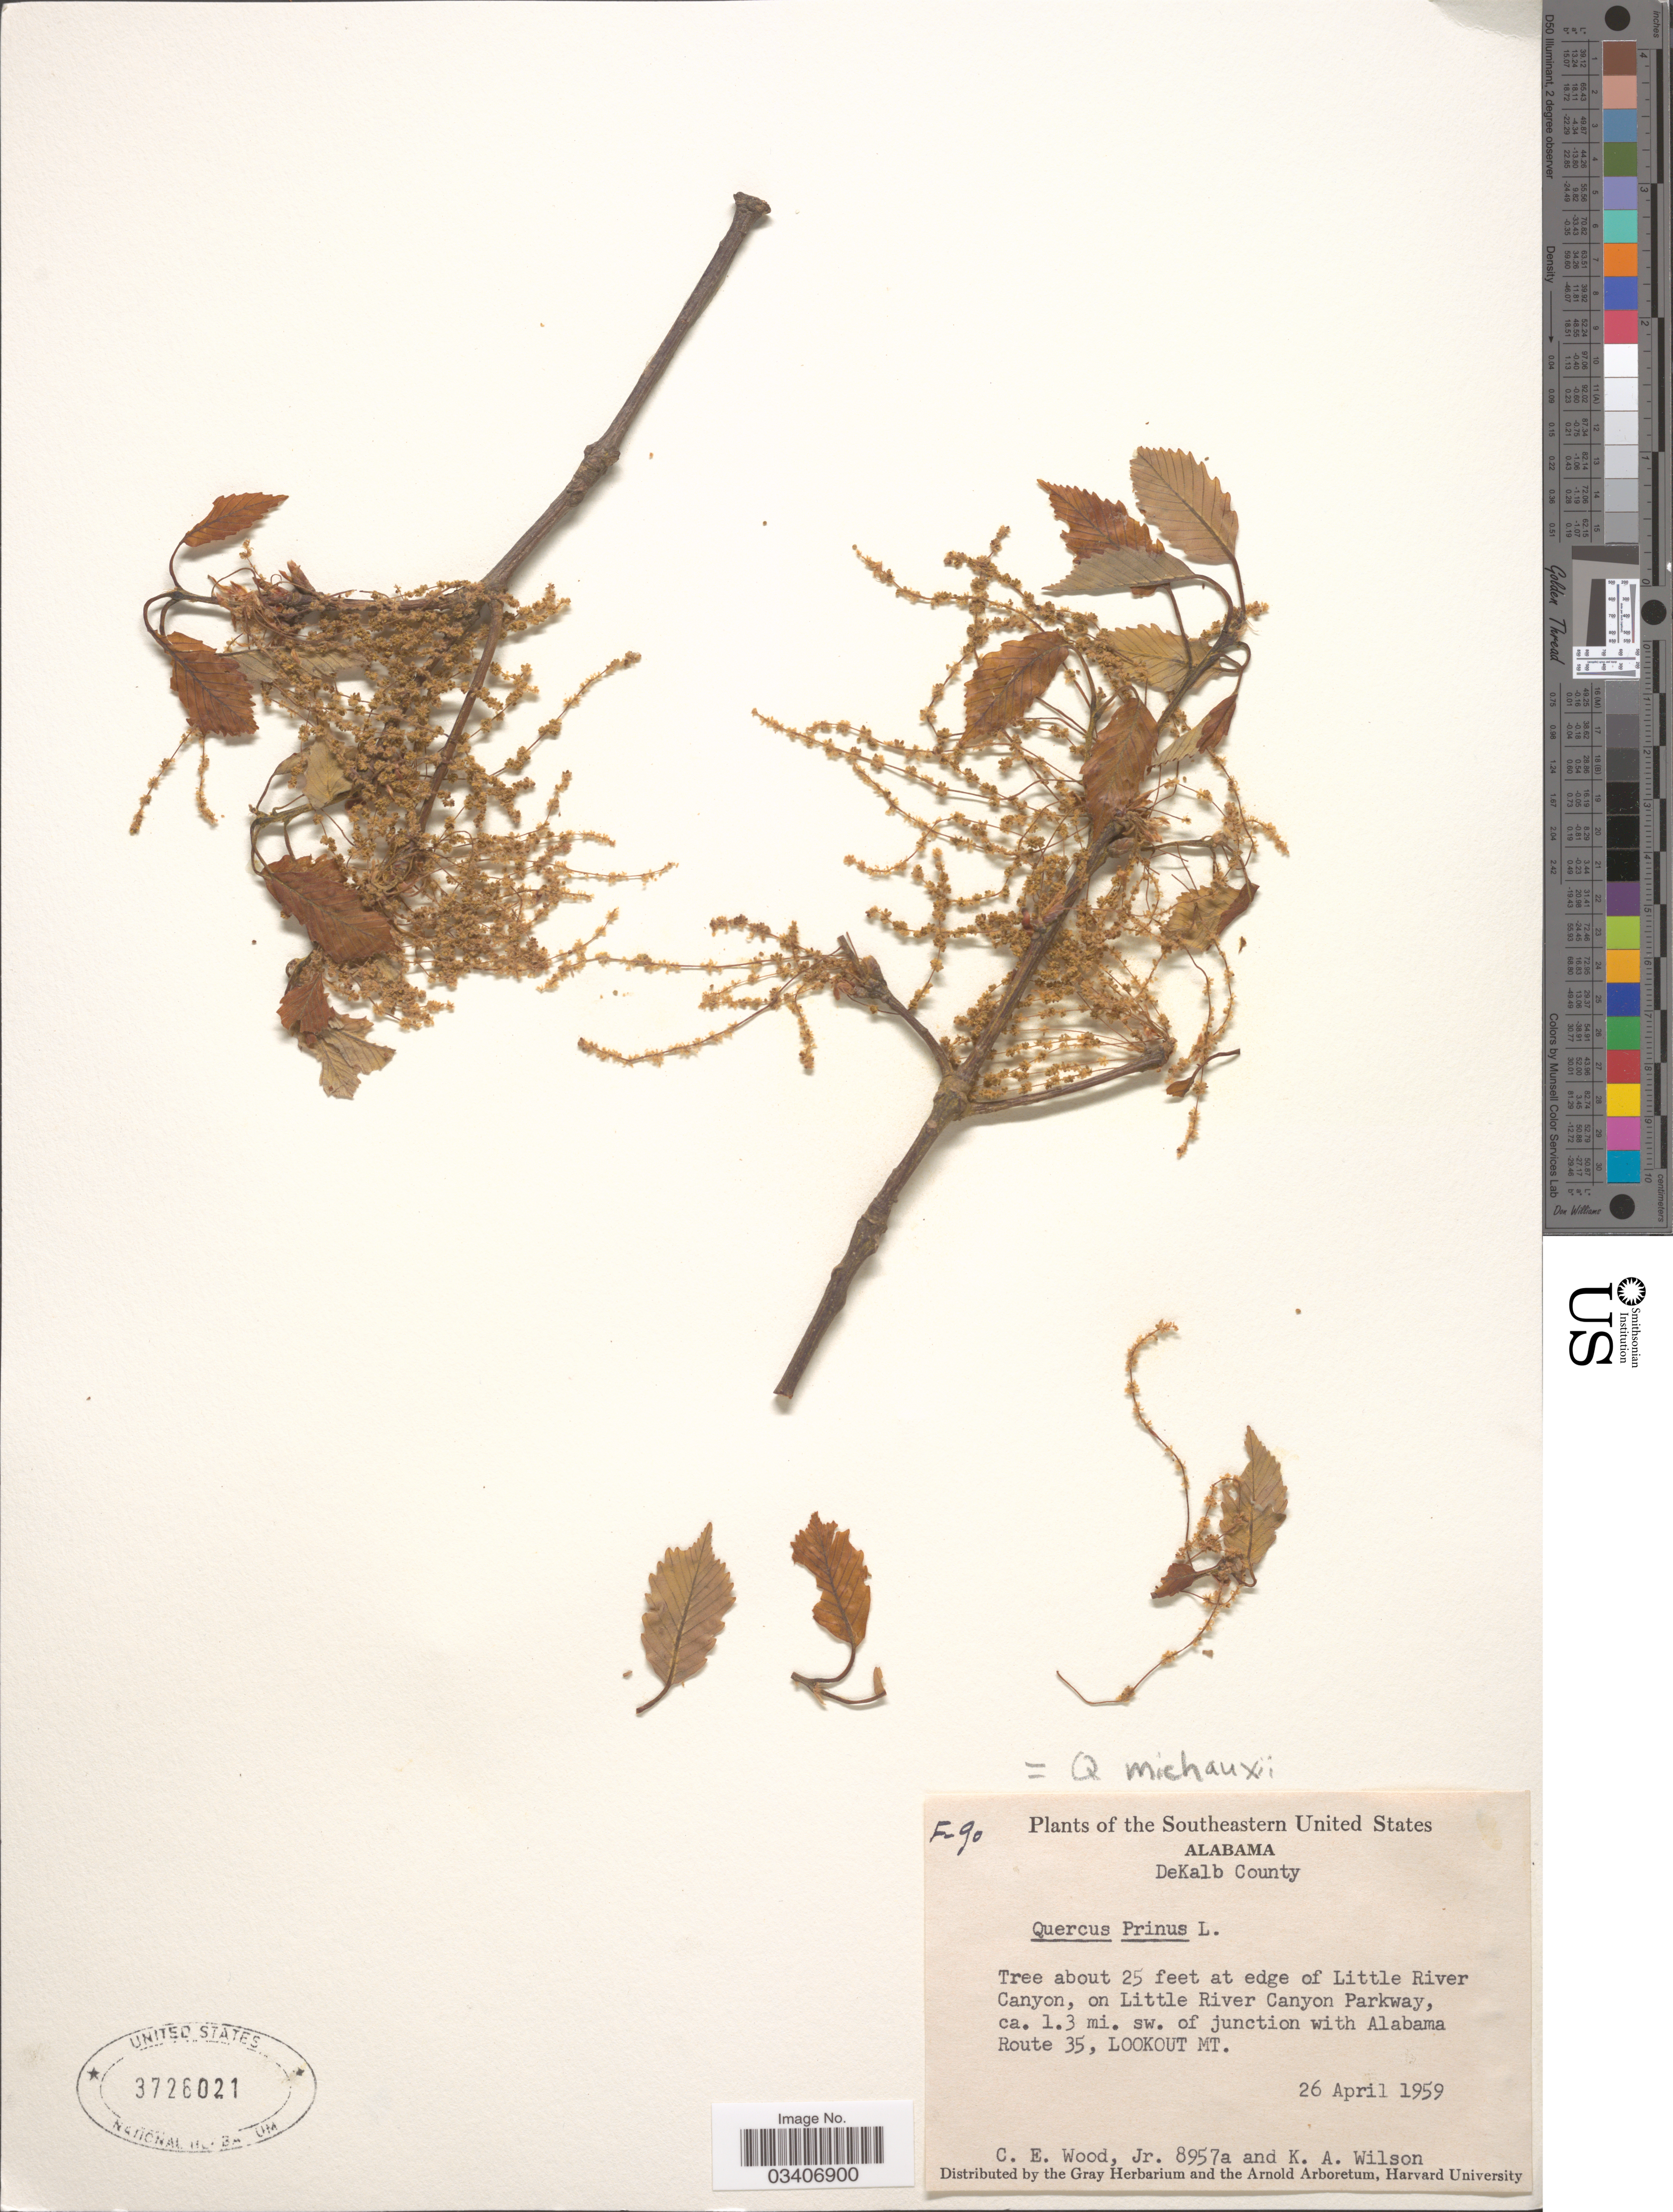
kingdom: Plantae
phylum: Tracheophyta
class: Magnoliopsida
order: Fagales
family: Fagaceae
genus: Quercus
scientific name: Quercus michauxii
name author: Nutt.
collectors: C. Wood & K. A. Wilson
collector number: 8957a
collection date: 1959-04-26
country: United States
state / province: Alabama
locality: DeKalb County. About 25 feet at edge of Little River Canyon, on Little River Canyon Parkway, ca. 1.3 mi. sw. of junction with Alabama Route 35, Lookout Mt.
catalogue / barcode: US 3726021